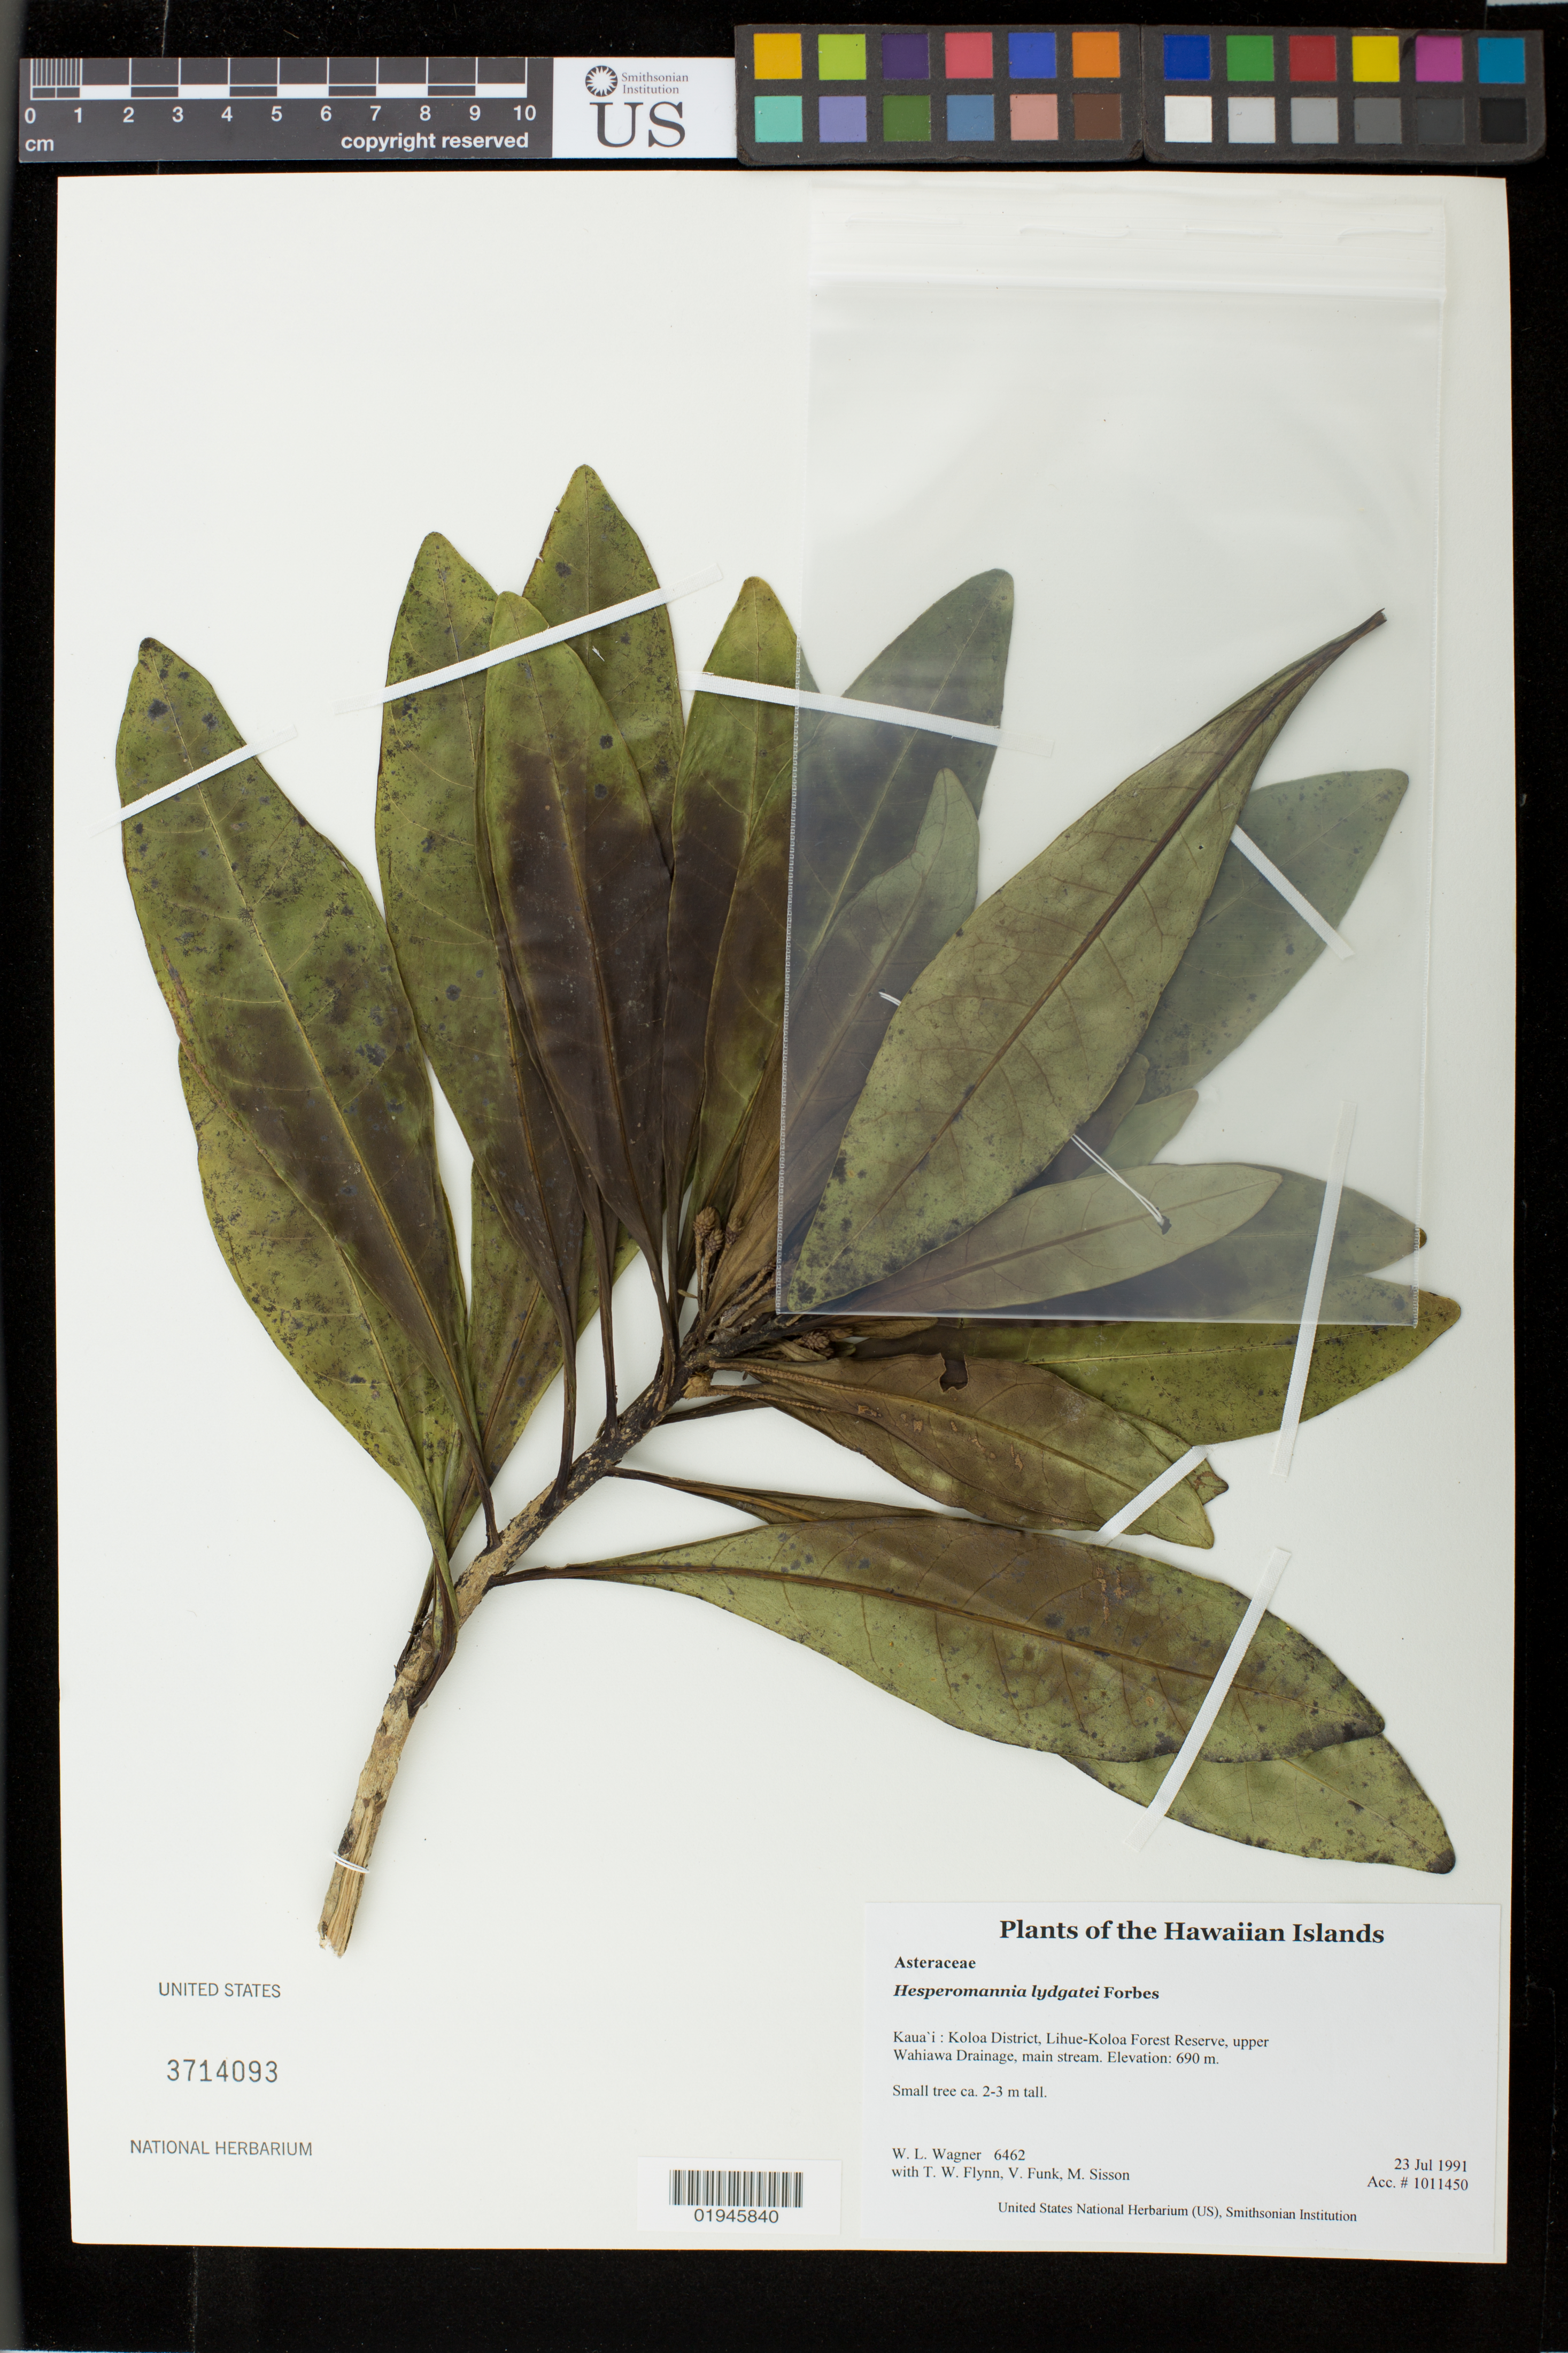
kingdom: Plantae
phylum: Tracheophyta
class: Magnoliopsida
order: Asterales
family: Asteraceae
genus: Hesperomannia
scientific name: Hesperomannia lydgatei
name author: Forbes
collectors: W. L. Wagner, T. W. Flynn, V. Funk & M. Sisson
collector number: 6462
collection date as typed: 23 Jul 1991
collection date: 1991-07-23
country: United States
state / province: Hawaii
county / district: Kauai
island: Kaua'i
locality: Koloa District, Lihue-Koloa Forest Reserve, upper Wahiawa Drainage, main stream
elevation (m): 690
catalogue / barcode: US 3714093